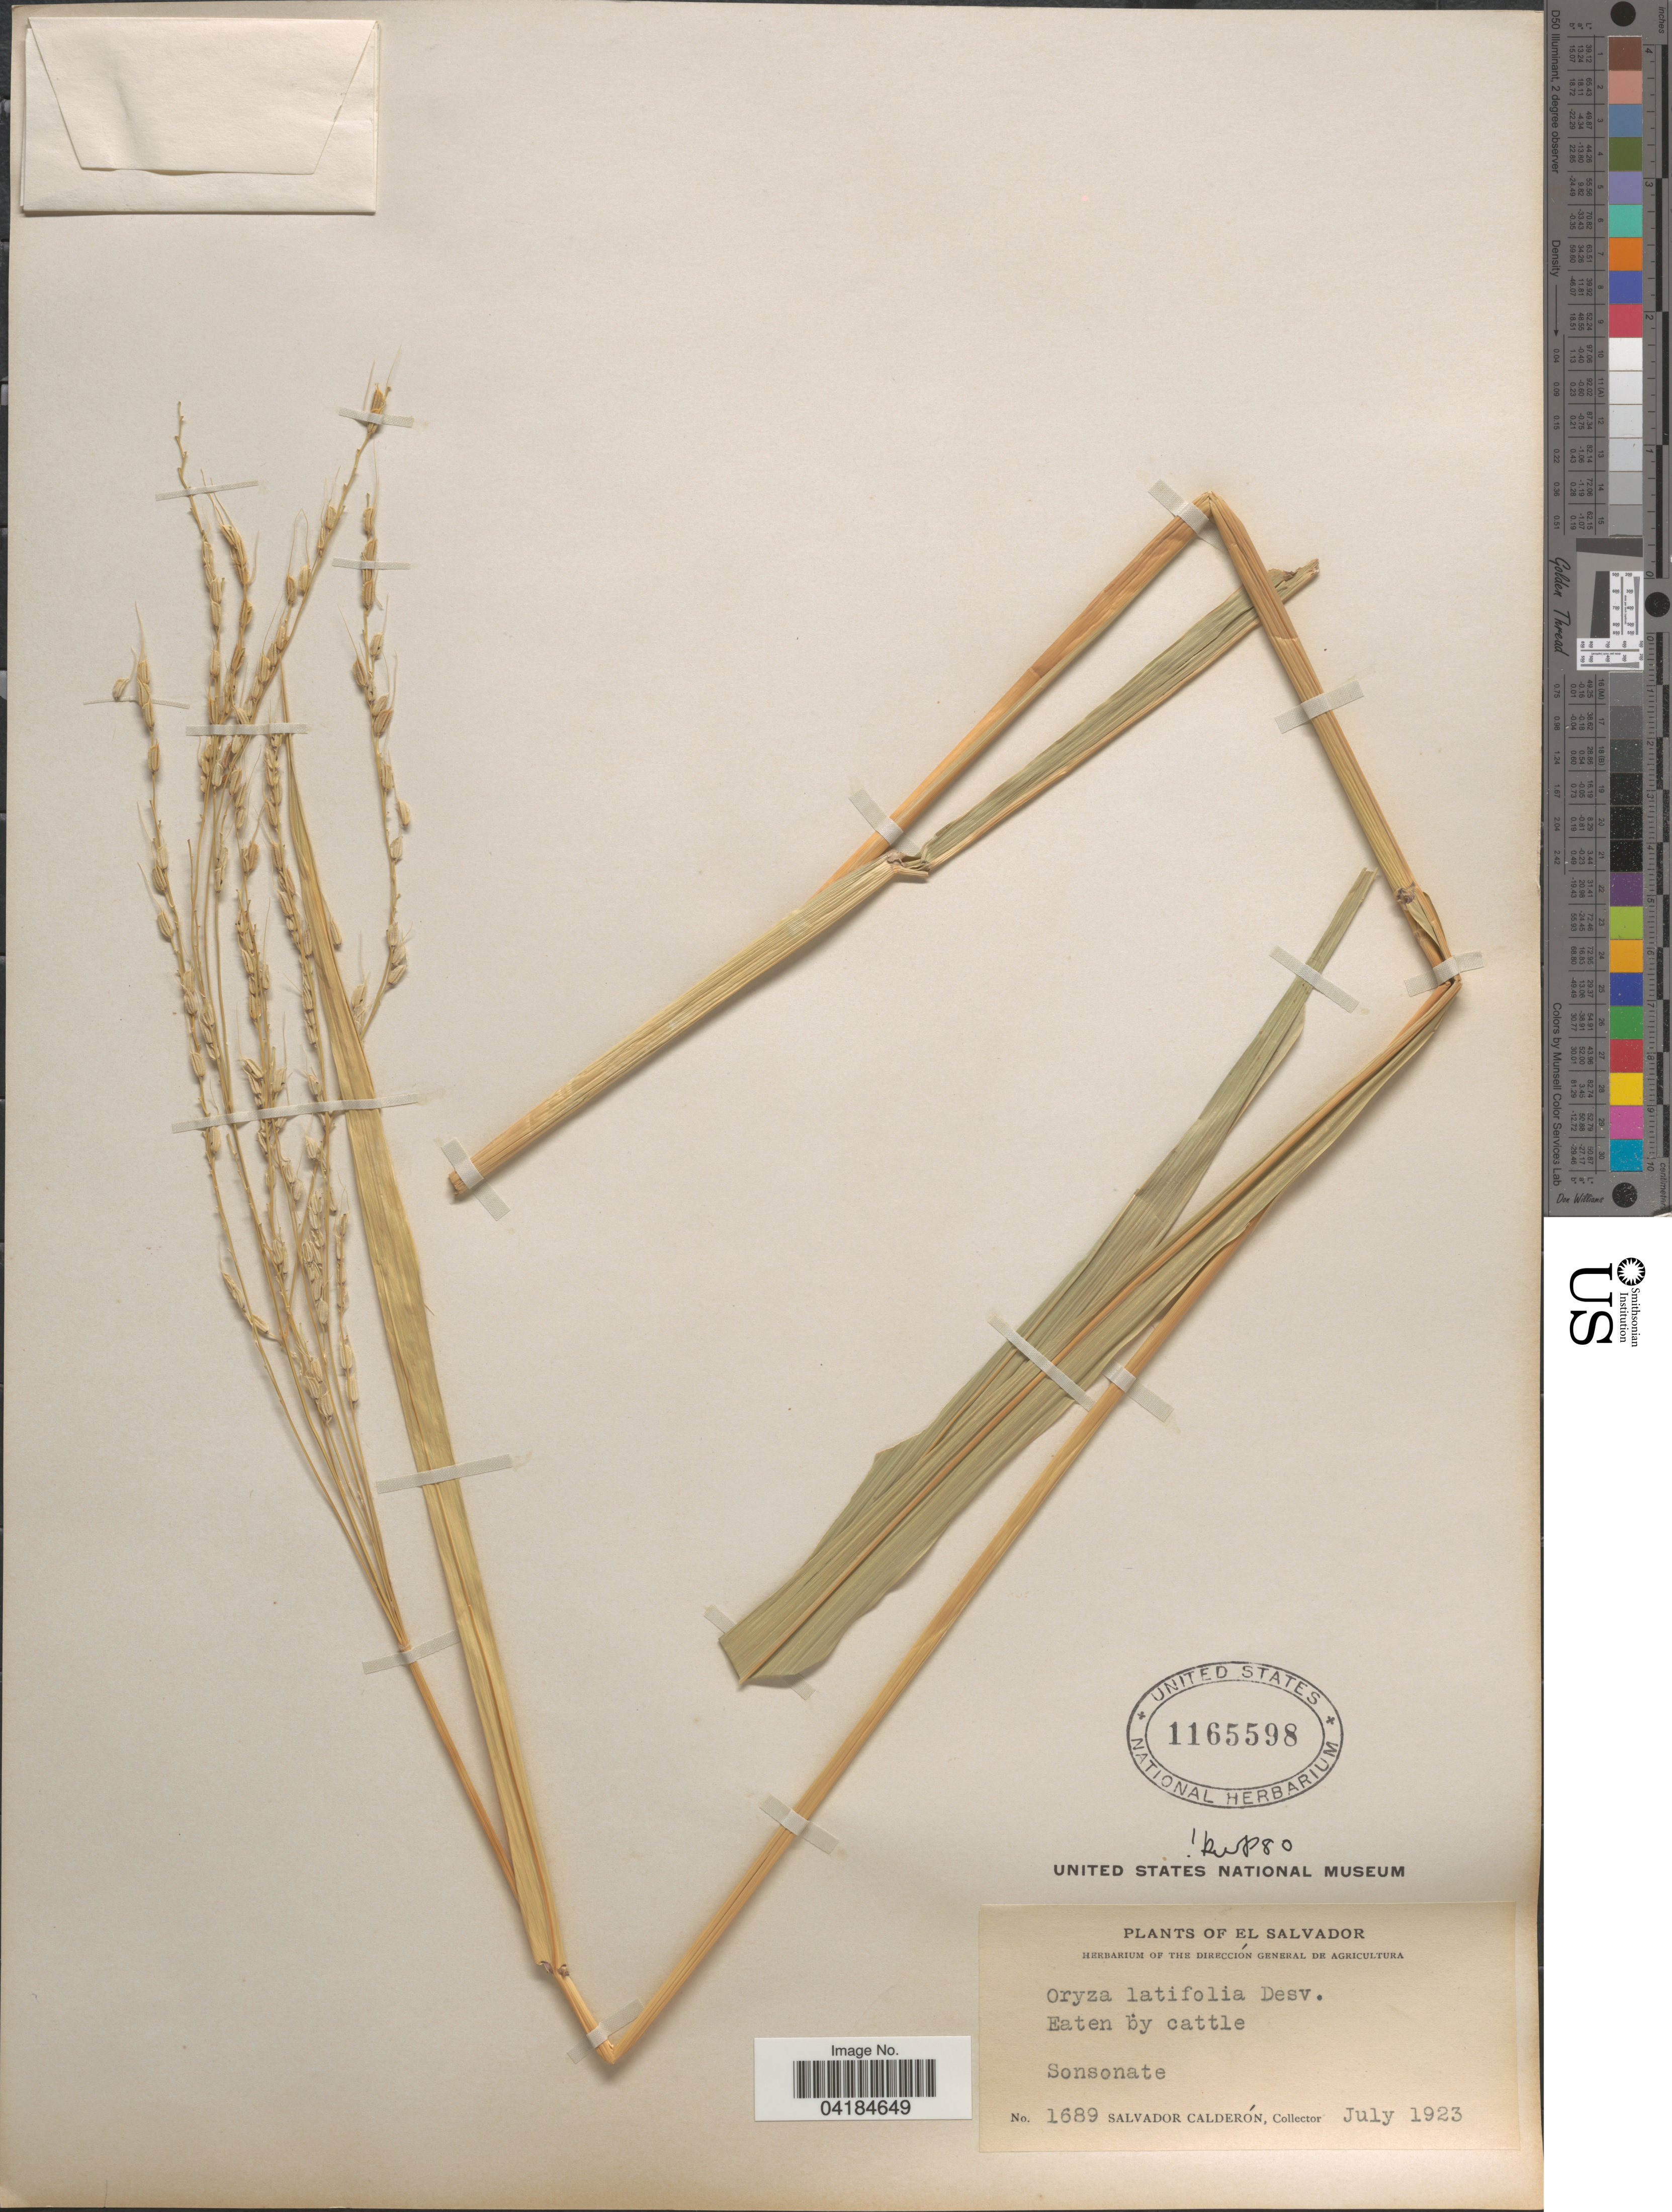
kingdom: Plantae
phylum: Tracheophyta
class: Liliopsida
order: Poales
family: Poaceae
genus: Oryza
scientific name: Oryza latifolia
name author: Desv.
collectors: S. Calderón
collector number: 1689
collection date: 1923-07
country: El Salvador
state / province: Sonsonate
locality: Eaten by cattle.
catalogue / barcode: US 1165598